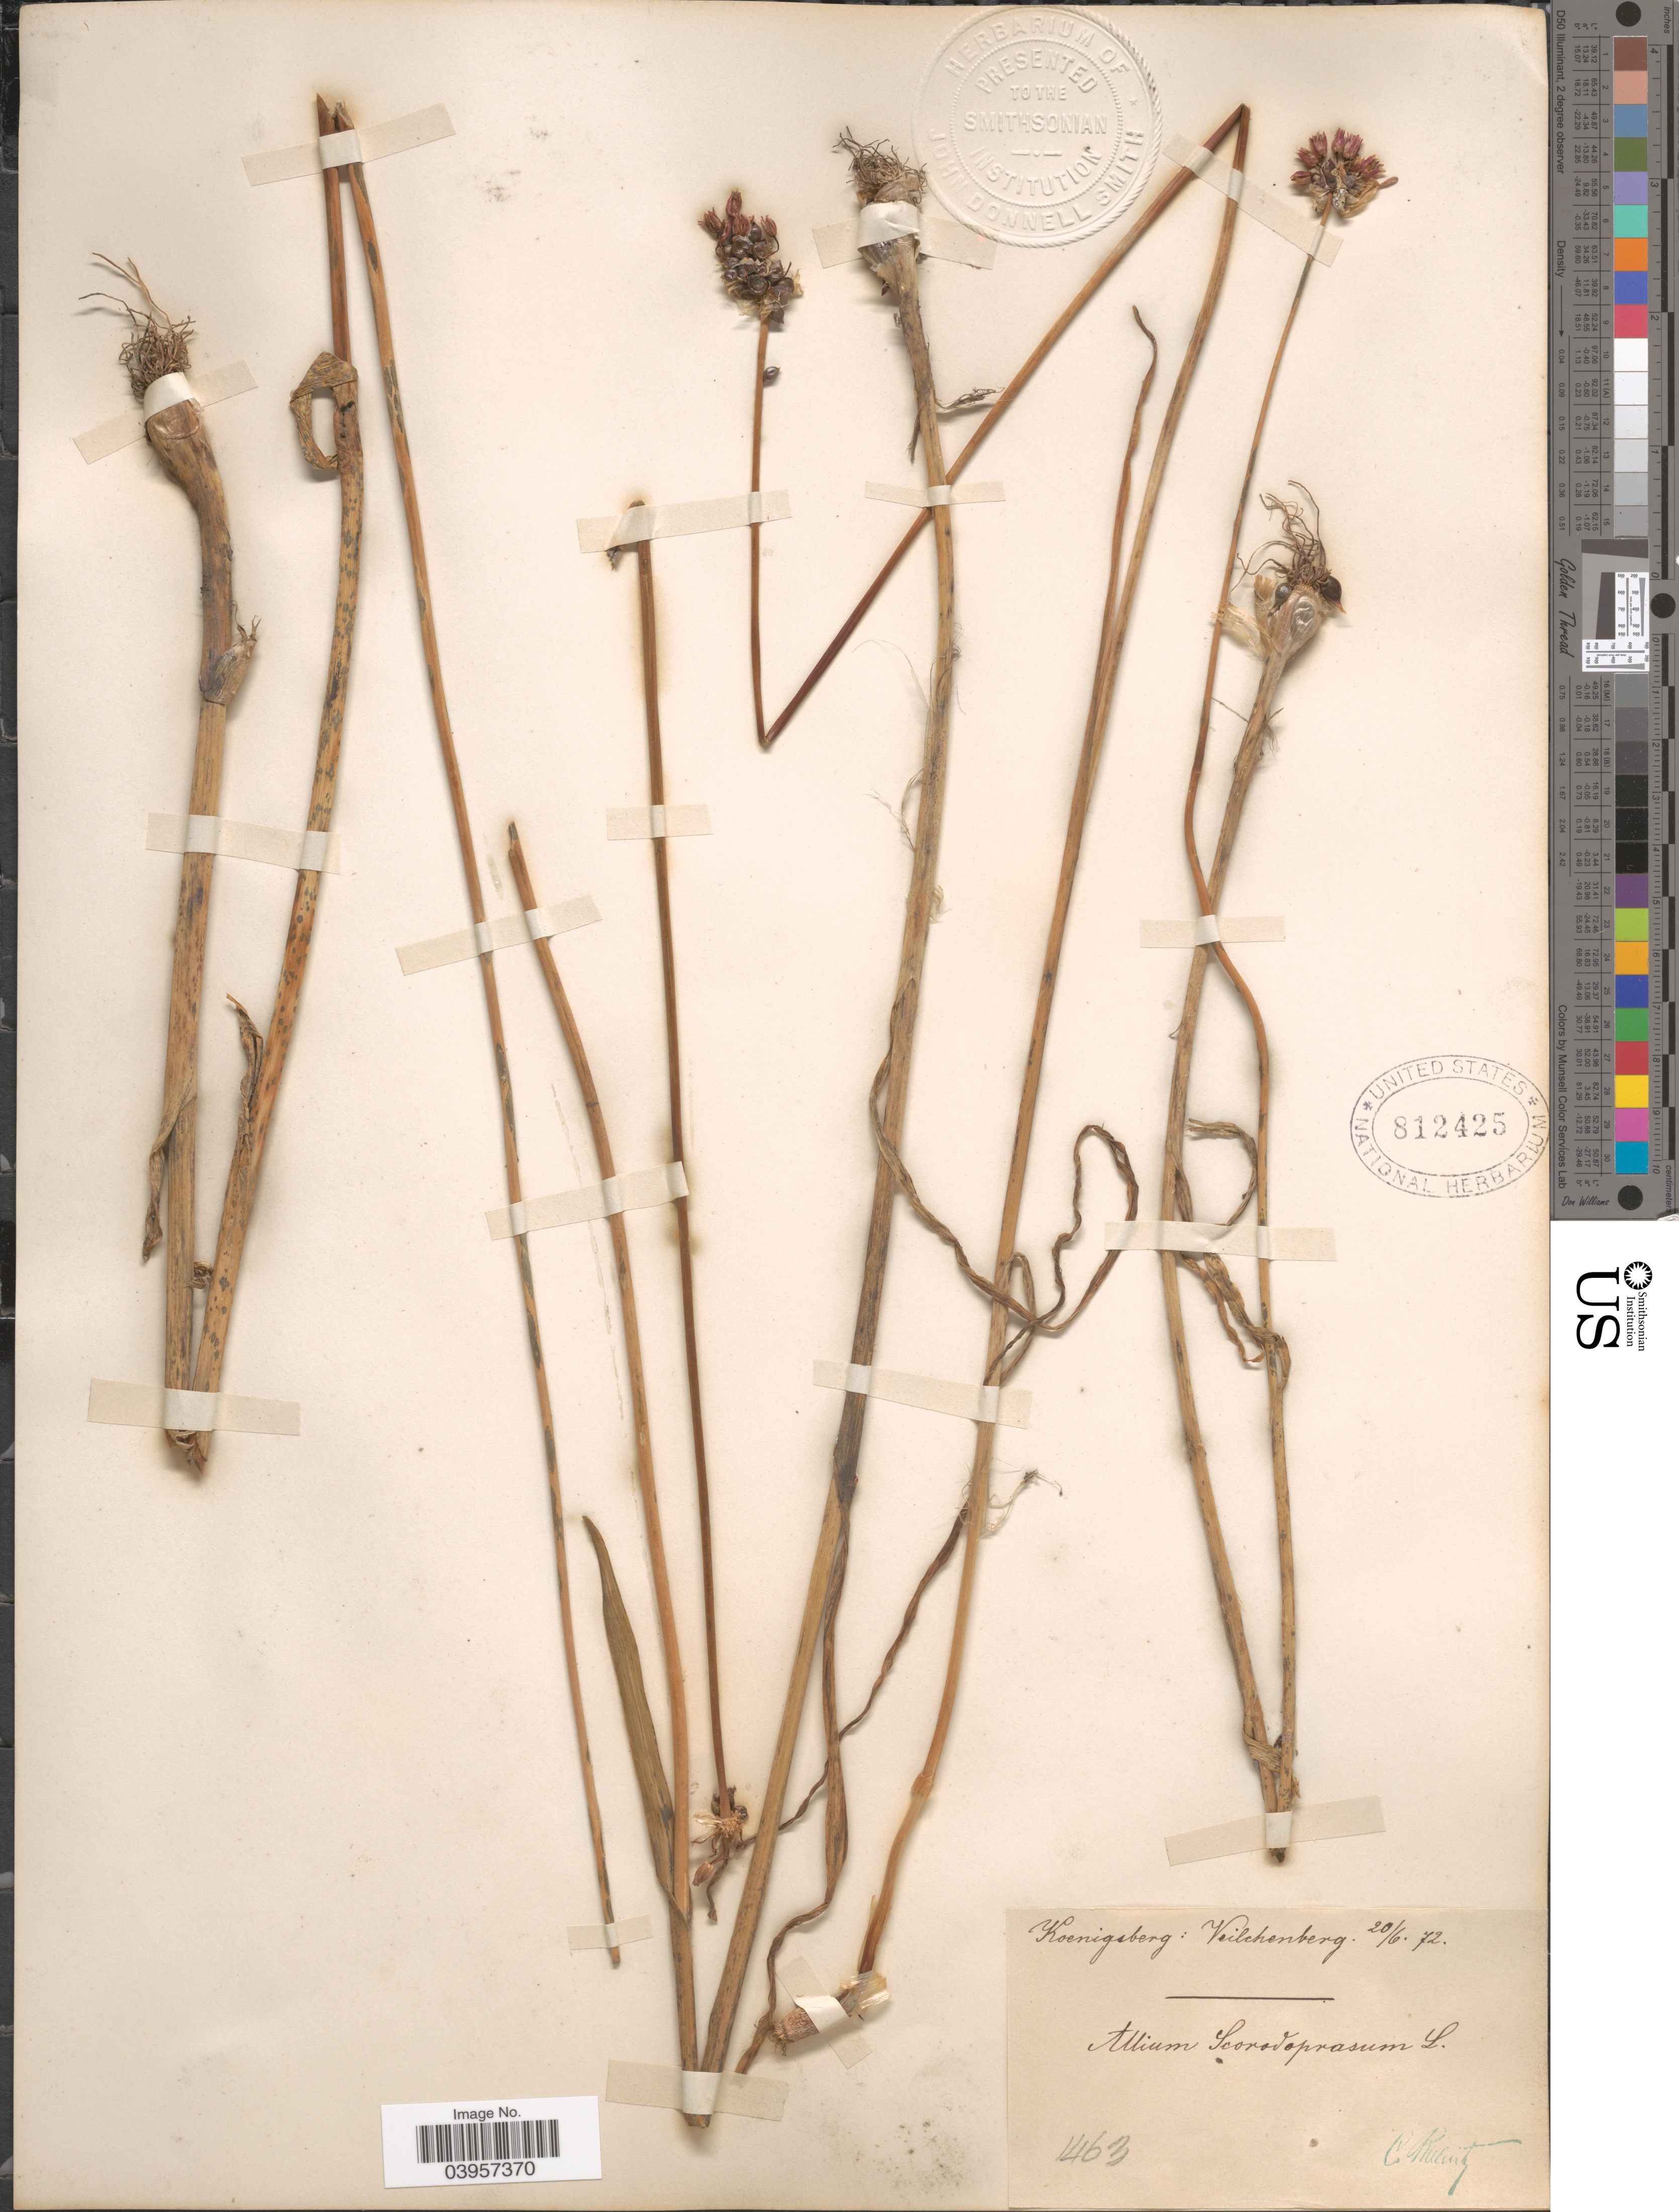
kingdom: Plantae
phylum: Tracheophyta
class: Liliopsida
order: Asparagales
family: Amaryllidaceae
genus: Allium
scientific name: Allium scorodoprasum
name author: L.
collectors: C. Raenitz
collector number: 1463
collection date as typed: Transcribed d/m/y: 20/6/72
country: Russian Federation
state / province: Kaliningrad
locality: Koenigsberg: Veilchenberg.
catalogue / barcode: US 812425